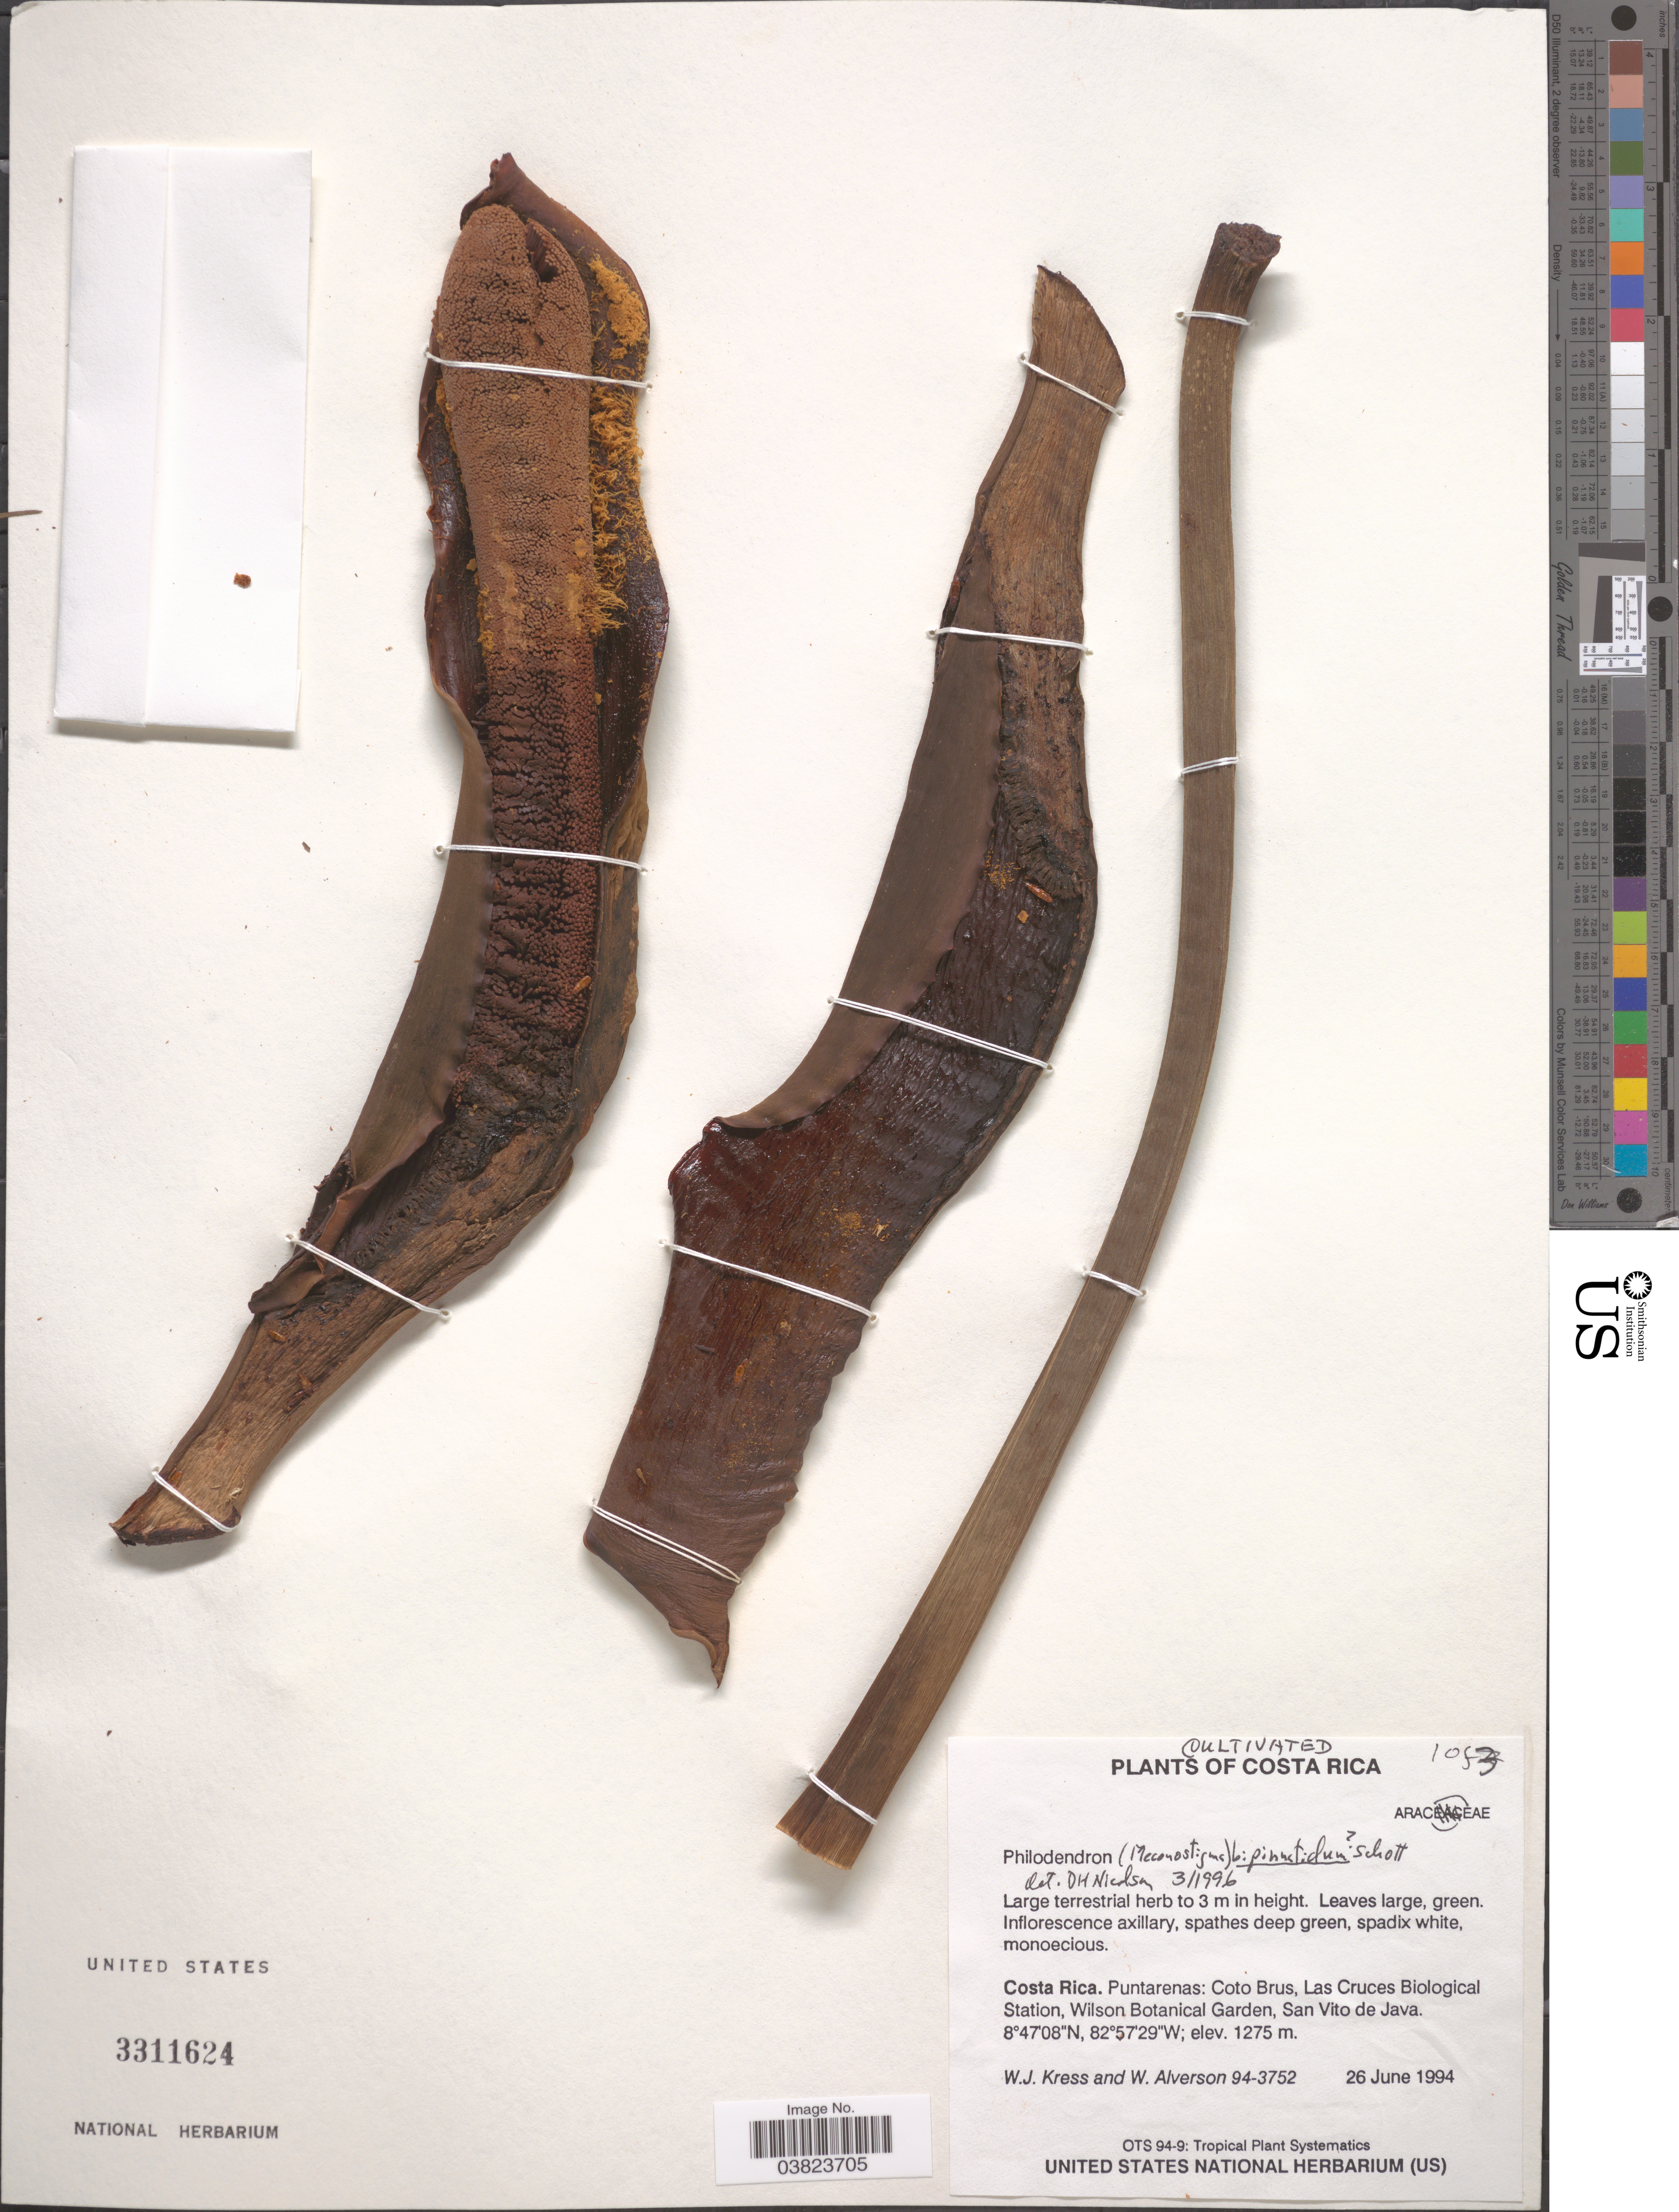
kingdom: Plantae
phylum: Tracheophyta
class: Liliopsida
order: Alismatales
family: Araceae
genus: Philodendron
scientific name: Philodendron bipinnatifidum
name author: Schott ex Endl.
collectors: W. J. Kress & W. S. Alverson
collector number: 94-3752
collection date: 1994-06-26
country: Costa Rica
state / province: Puntarenas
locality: Coto Brus, Las Cruces Biological Station, Wilson Botanical Garden, San Vito de Java.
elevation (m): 1275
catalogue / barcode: US 3311624